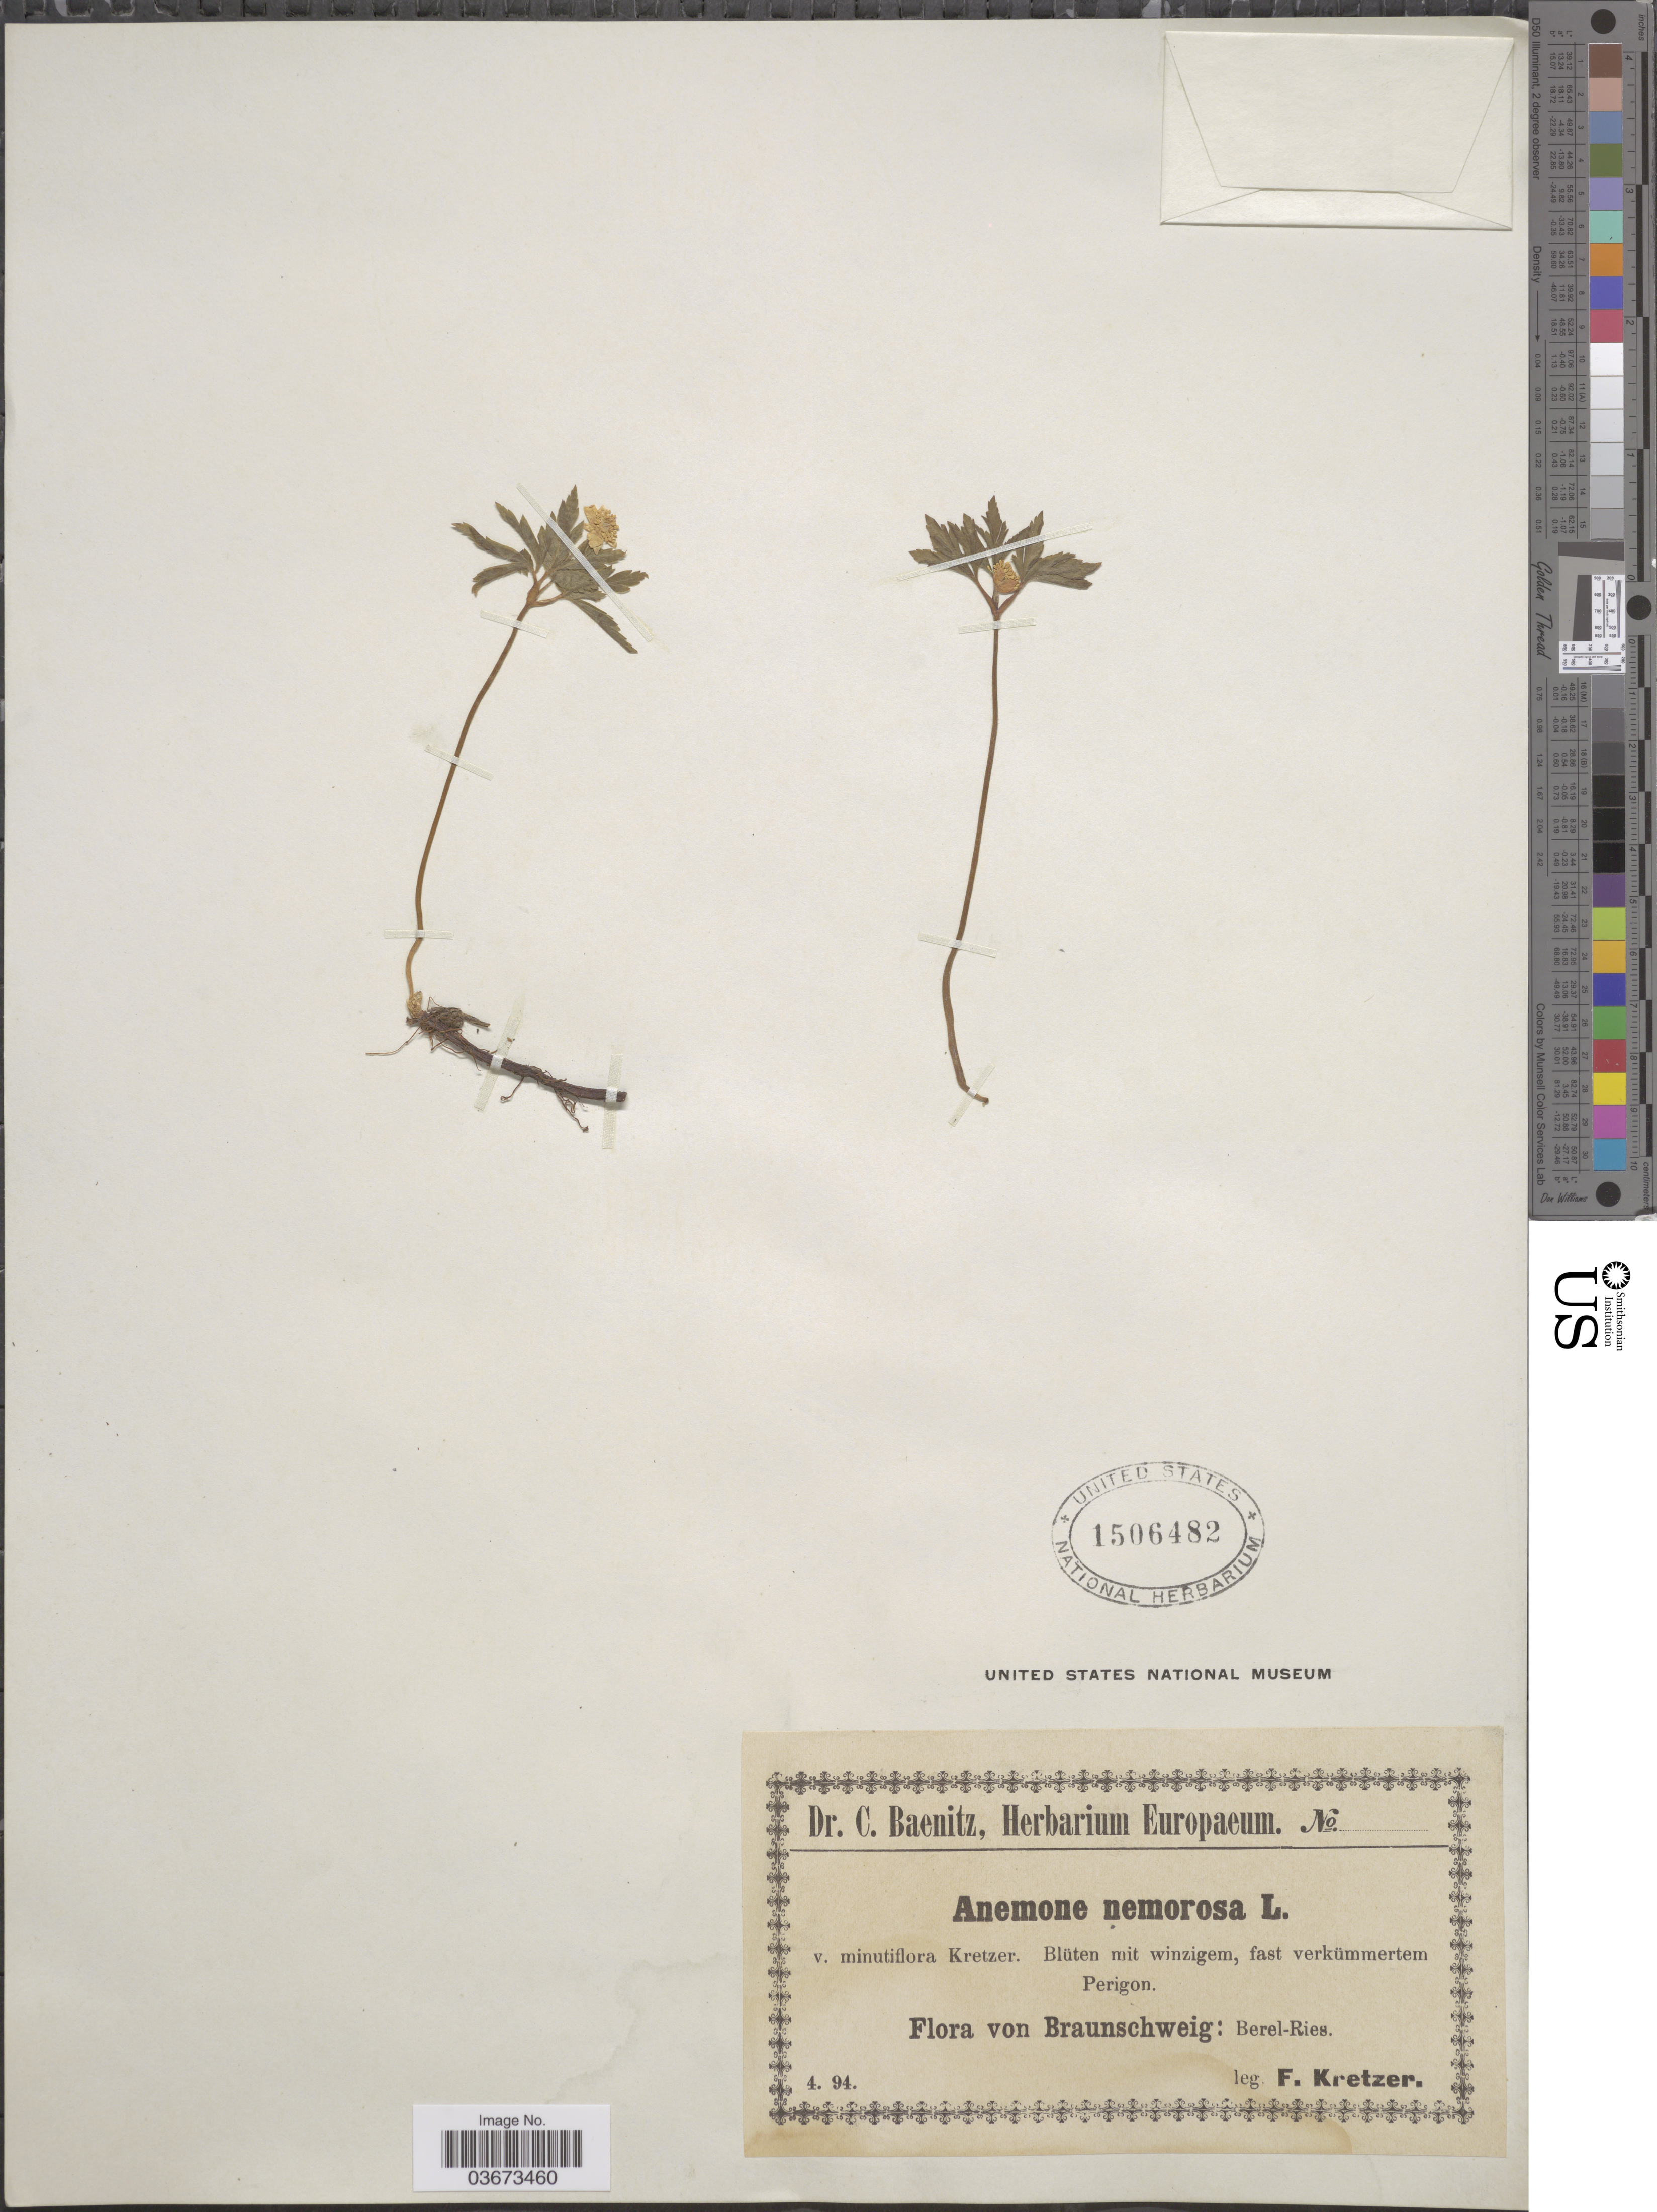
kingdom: Plantae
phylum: Tracheophyta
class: Magnoliopsida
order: Ranunculales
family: Ranunculaceae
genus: Anemone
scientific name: Anemone nemorosa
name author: L.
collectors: F. Kretzer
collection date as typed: Transcribed d/m/y: /4/94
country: Germany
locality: Braunschweig: Berel-Ries.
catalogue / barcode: US 1506482